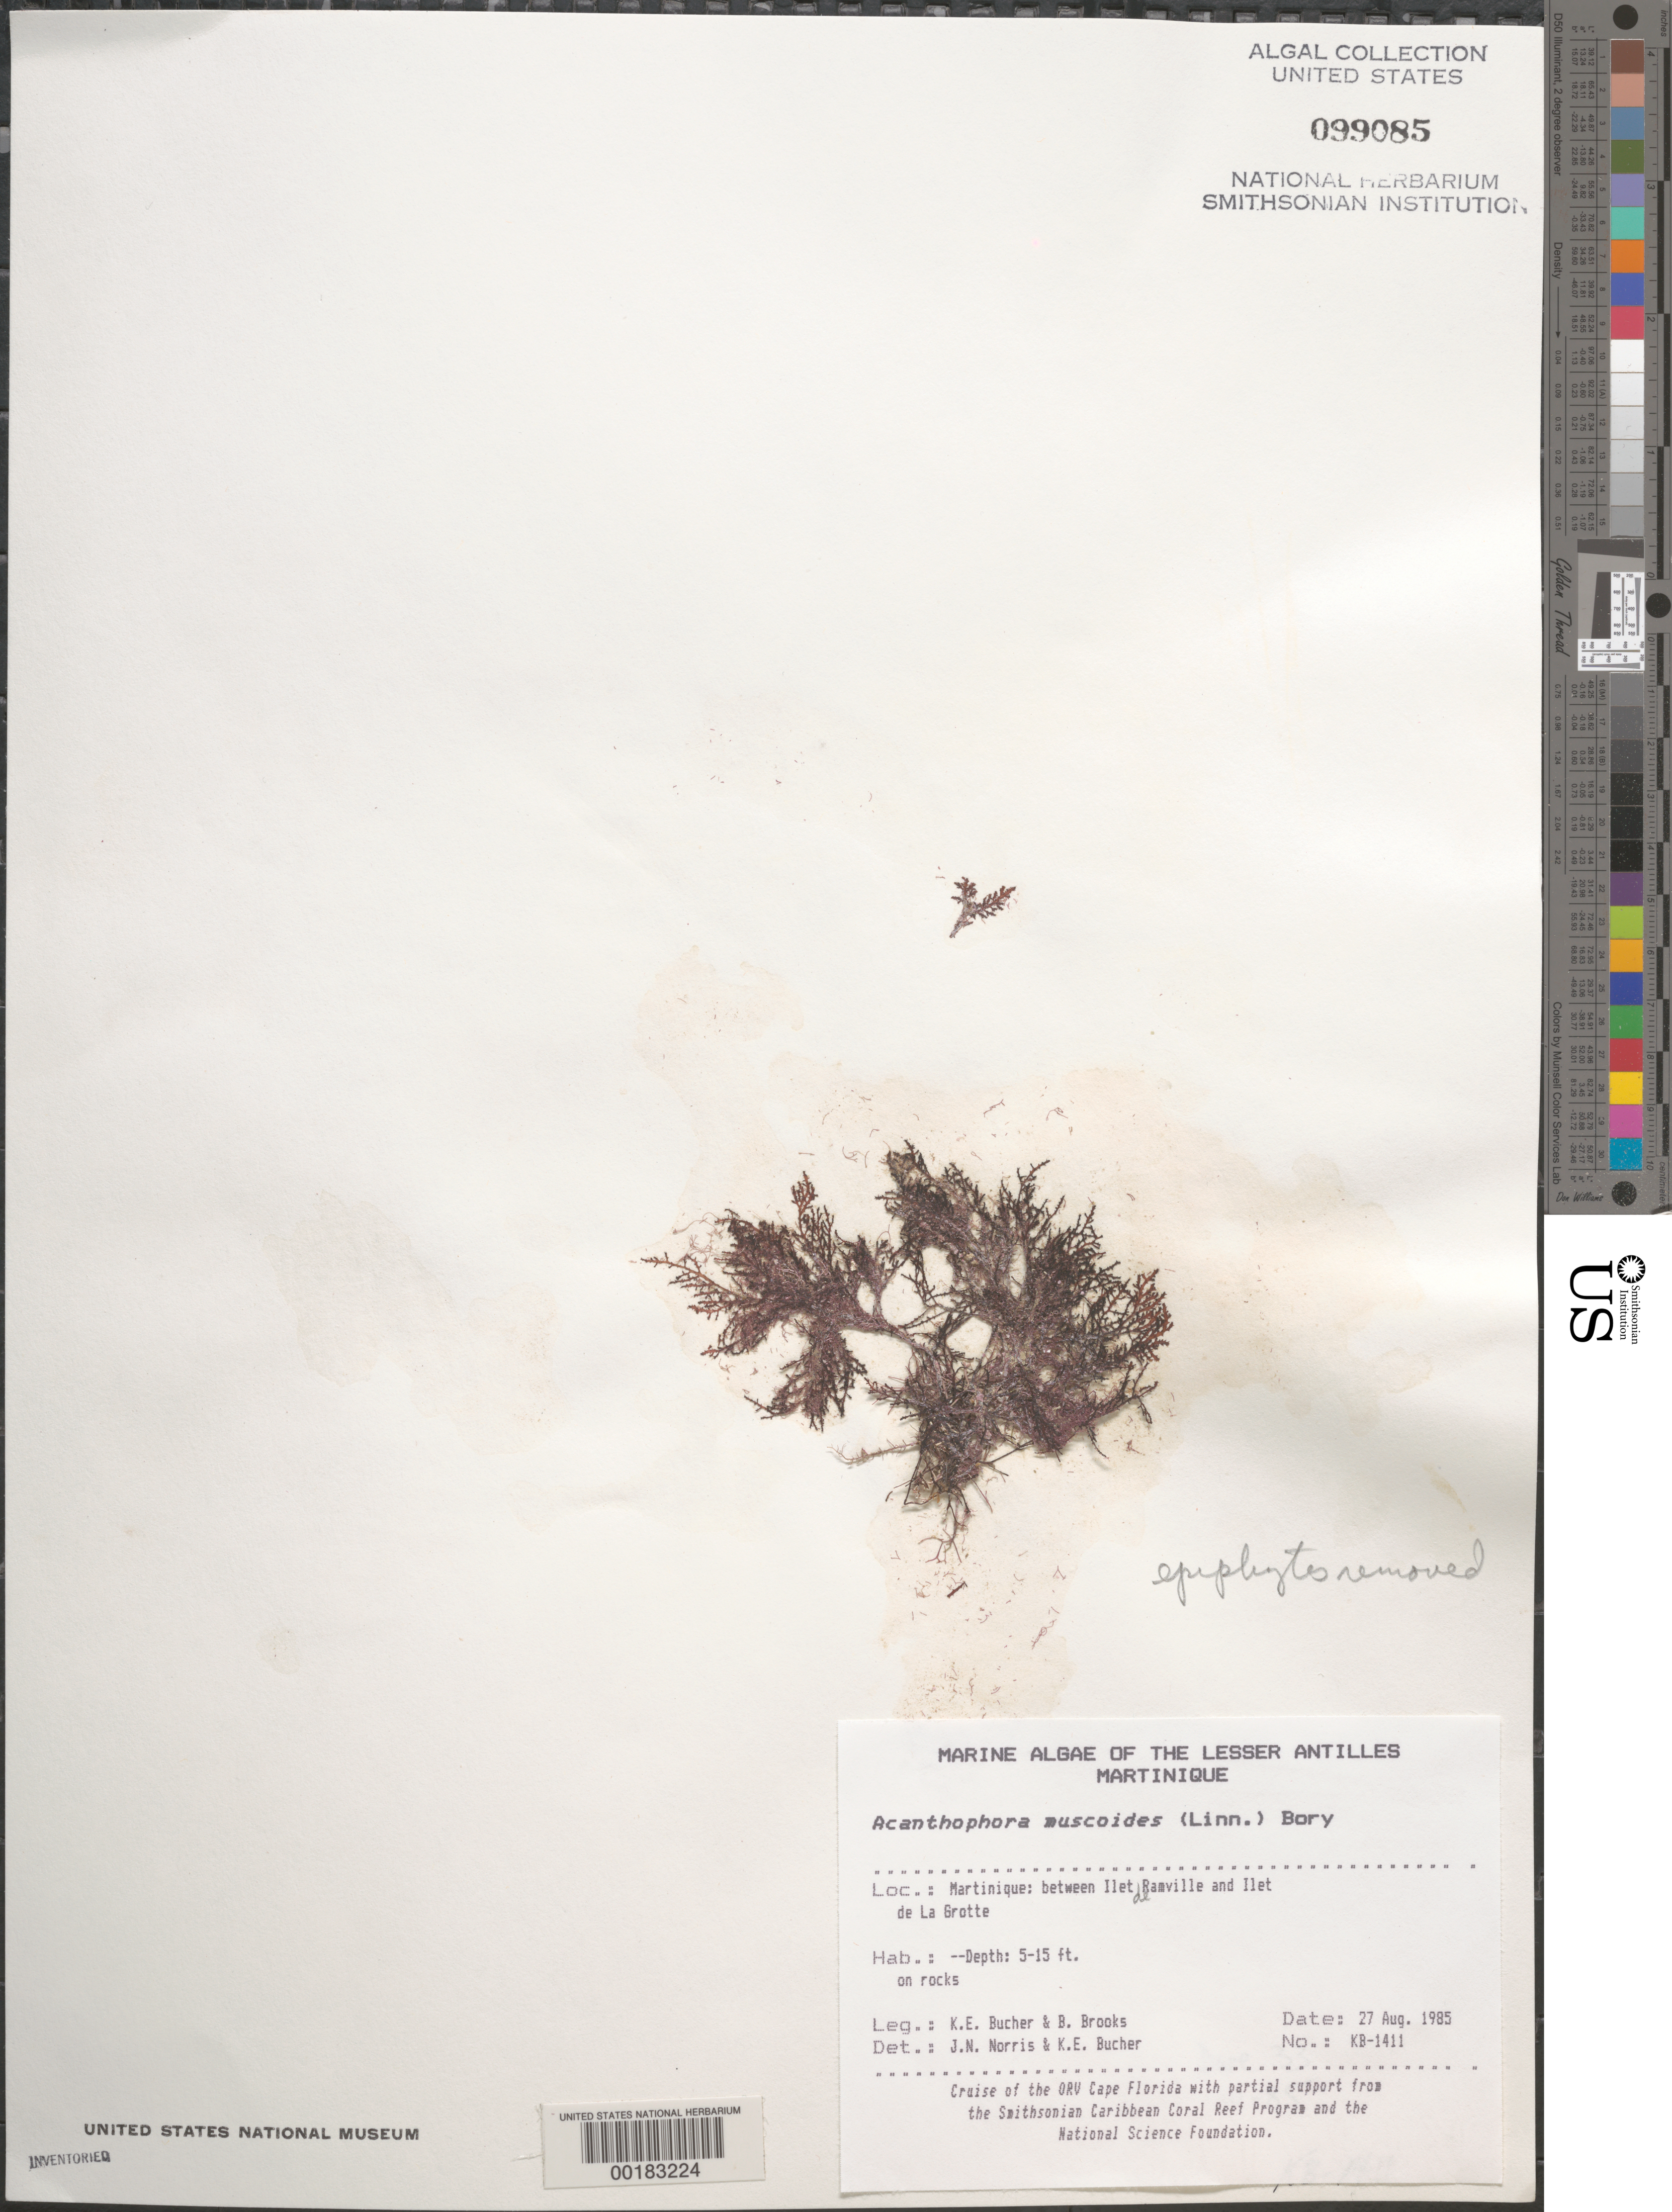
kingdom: Plantae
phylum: Rhodophyta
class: Florideophyceae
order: Ceramiales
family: Rhodomelaceae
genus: Acanthophora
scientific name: Acanthophora muscoides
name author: (C. Agardh) Bory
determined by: Norris, J. N.; Bucher, K. E.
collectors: K. E. Bucher & B. Brooks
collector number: Kb-1411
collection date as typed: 27 Aug 1985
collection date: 1985-08-27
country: Martinique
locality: Between Ilet de Ramville and Ilet de La Grotte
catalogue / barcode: US 99085